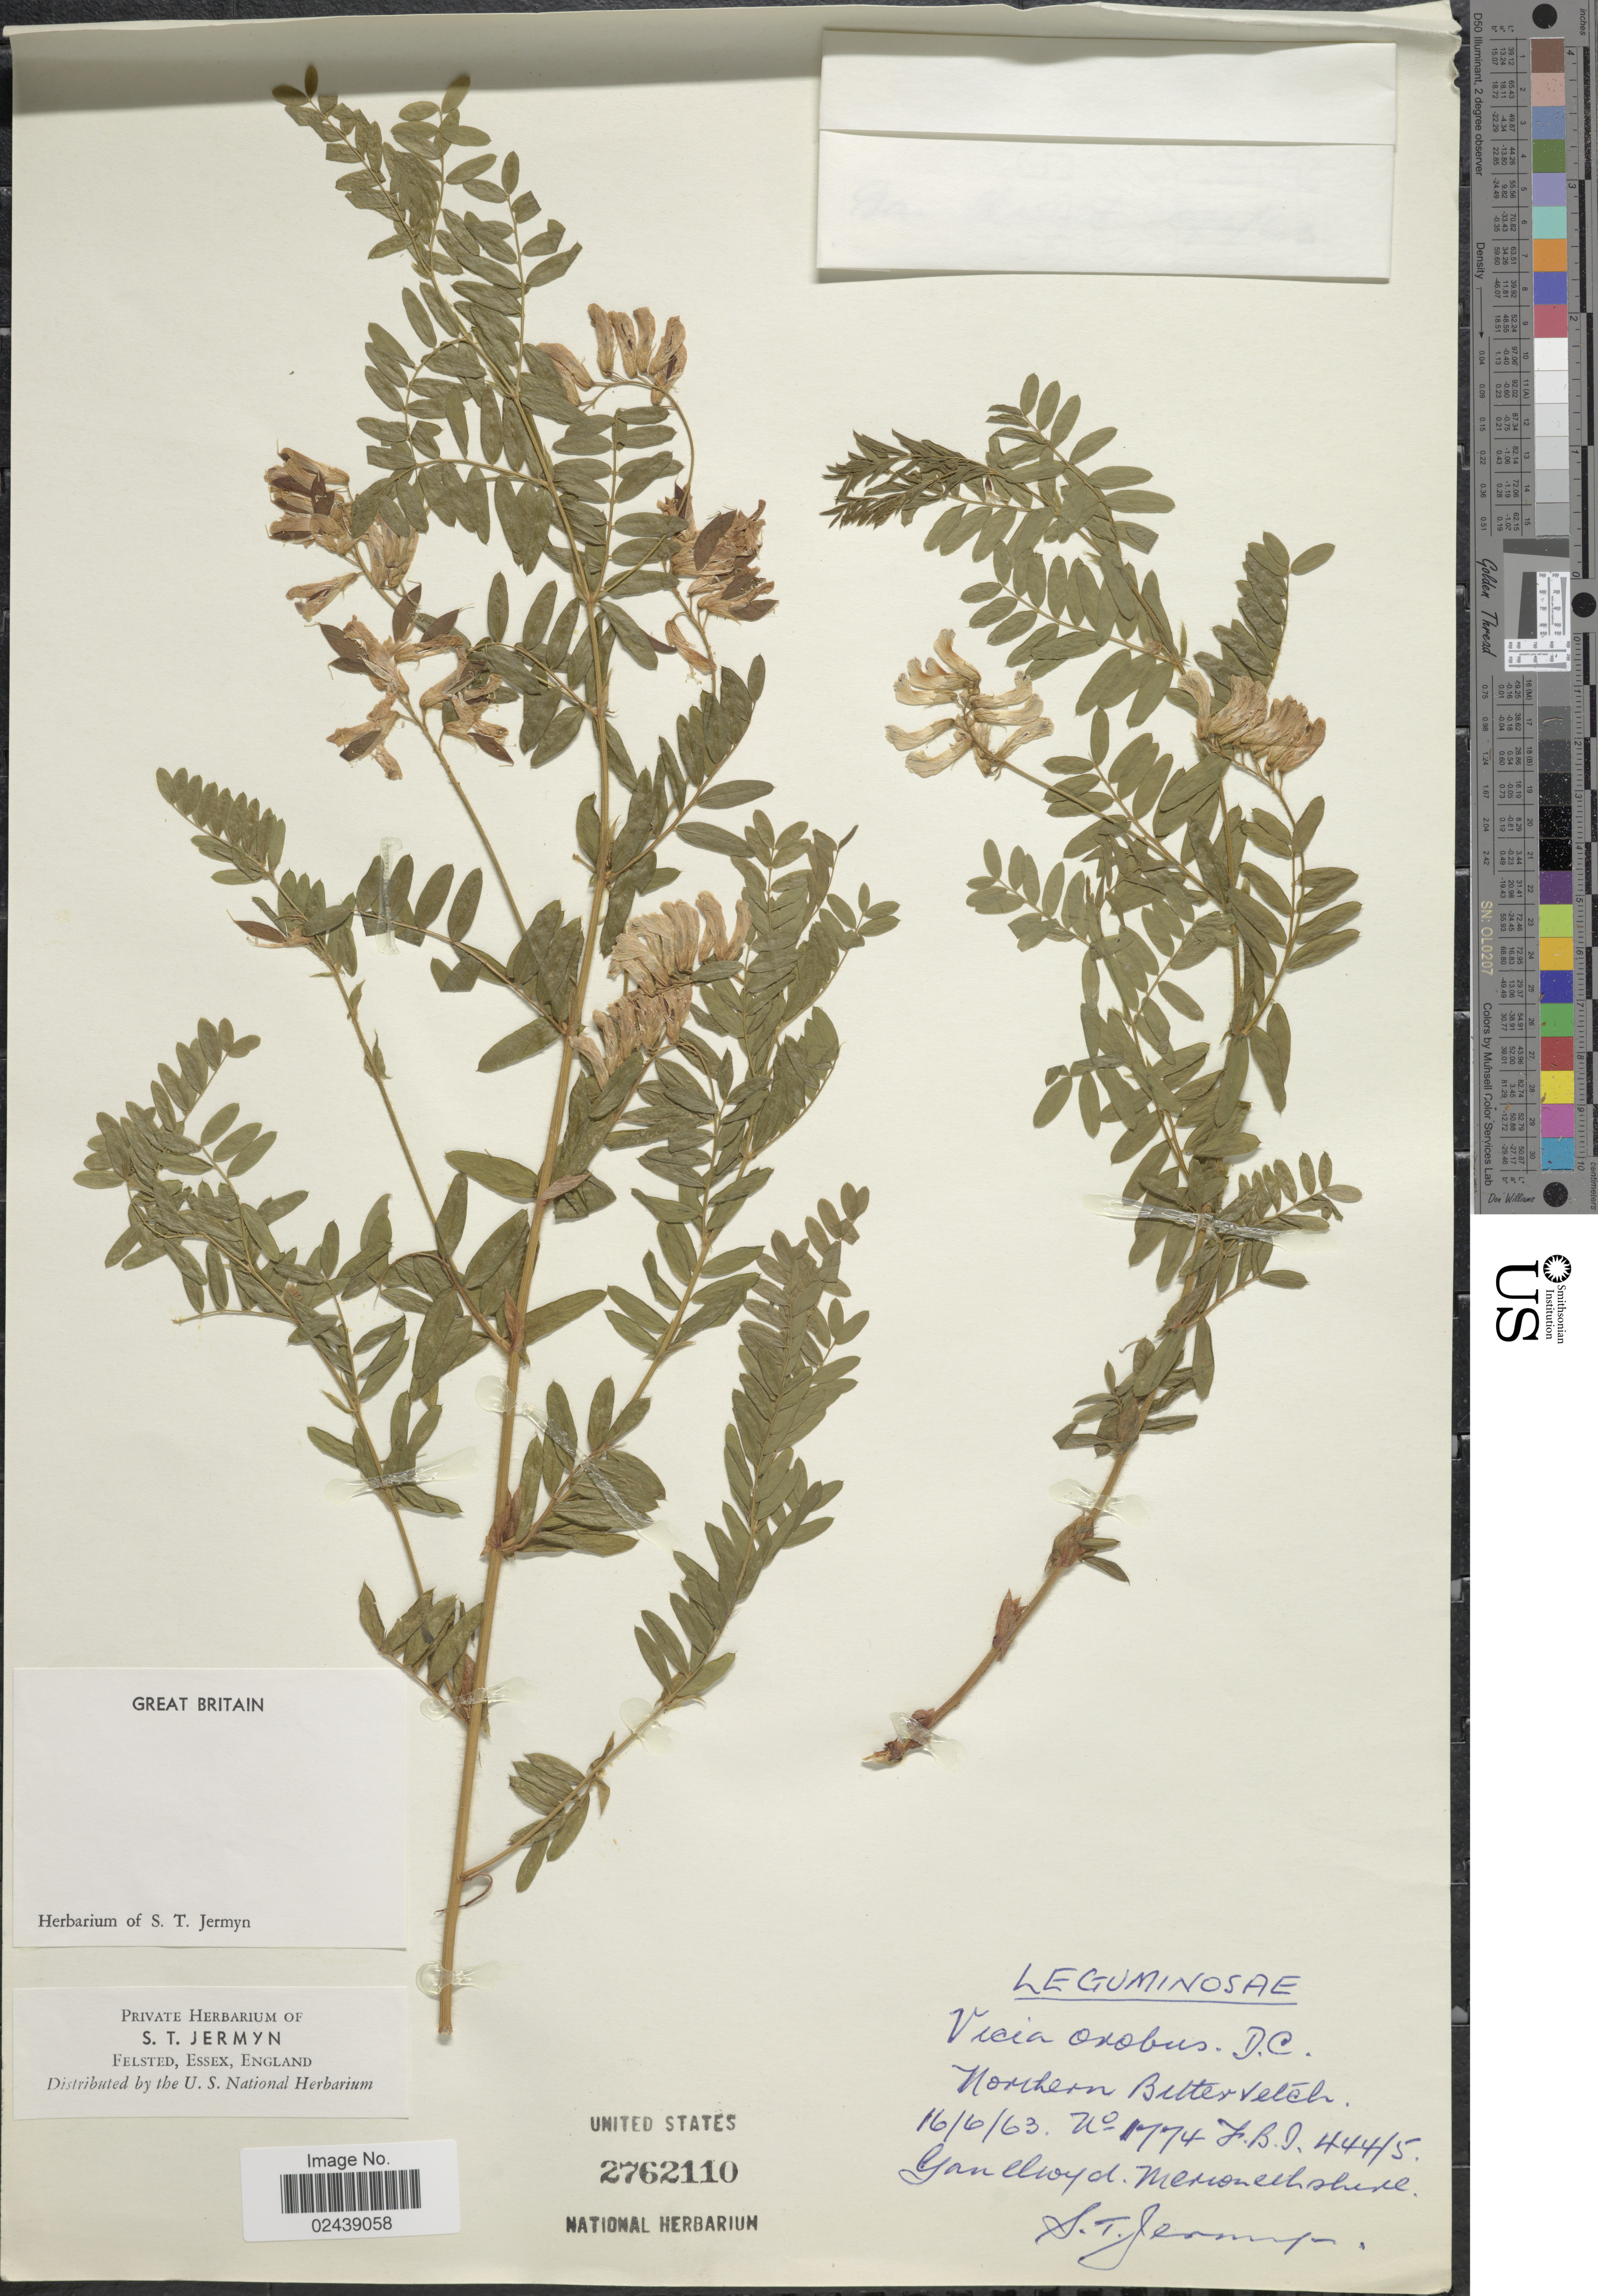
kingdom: Plantae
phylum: Tracheophyta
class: Magnoliopsida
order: Fabales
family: Fabaceae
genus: Vicia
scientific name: Vicia orobus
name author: DC.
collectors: S. Jermyn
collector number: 1774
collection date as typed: Transcribed d/m/y: 16/6/63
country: United Kingdom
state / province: Wales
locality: Great Britain, Ganllwyd, Merionethshire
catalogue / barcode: US 2762110